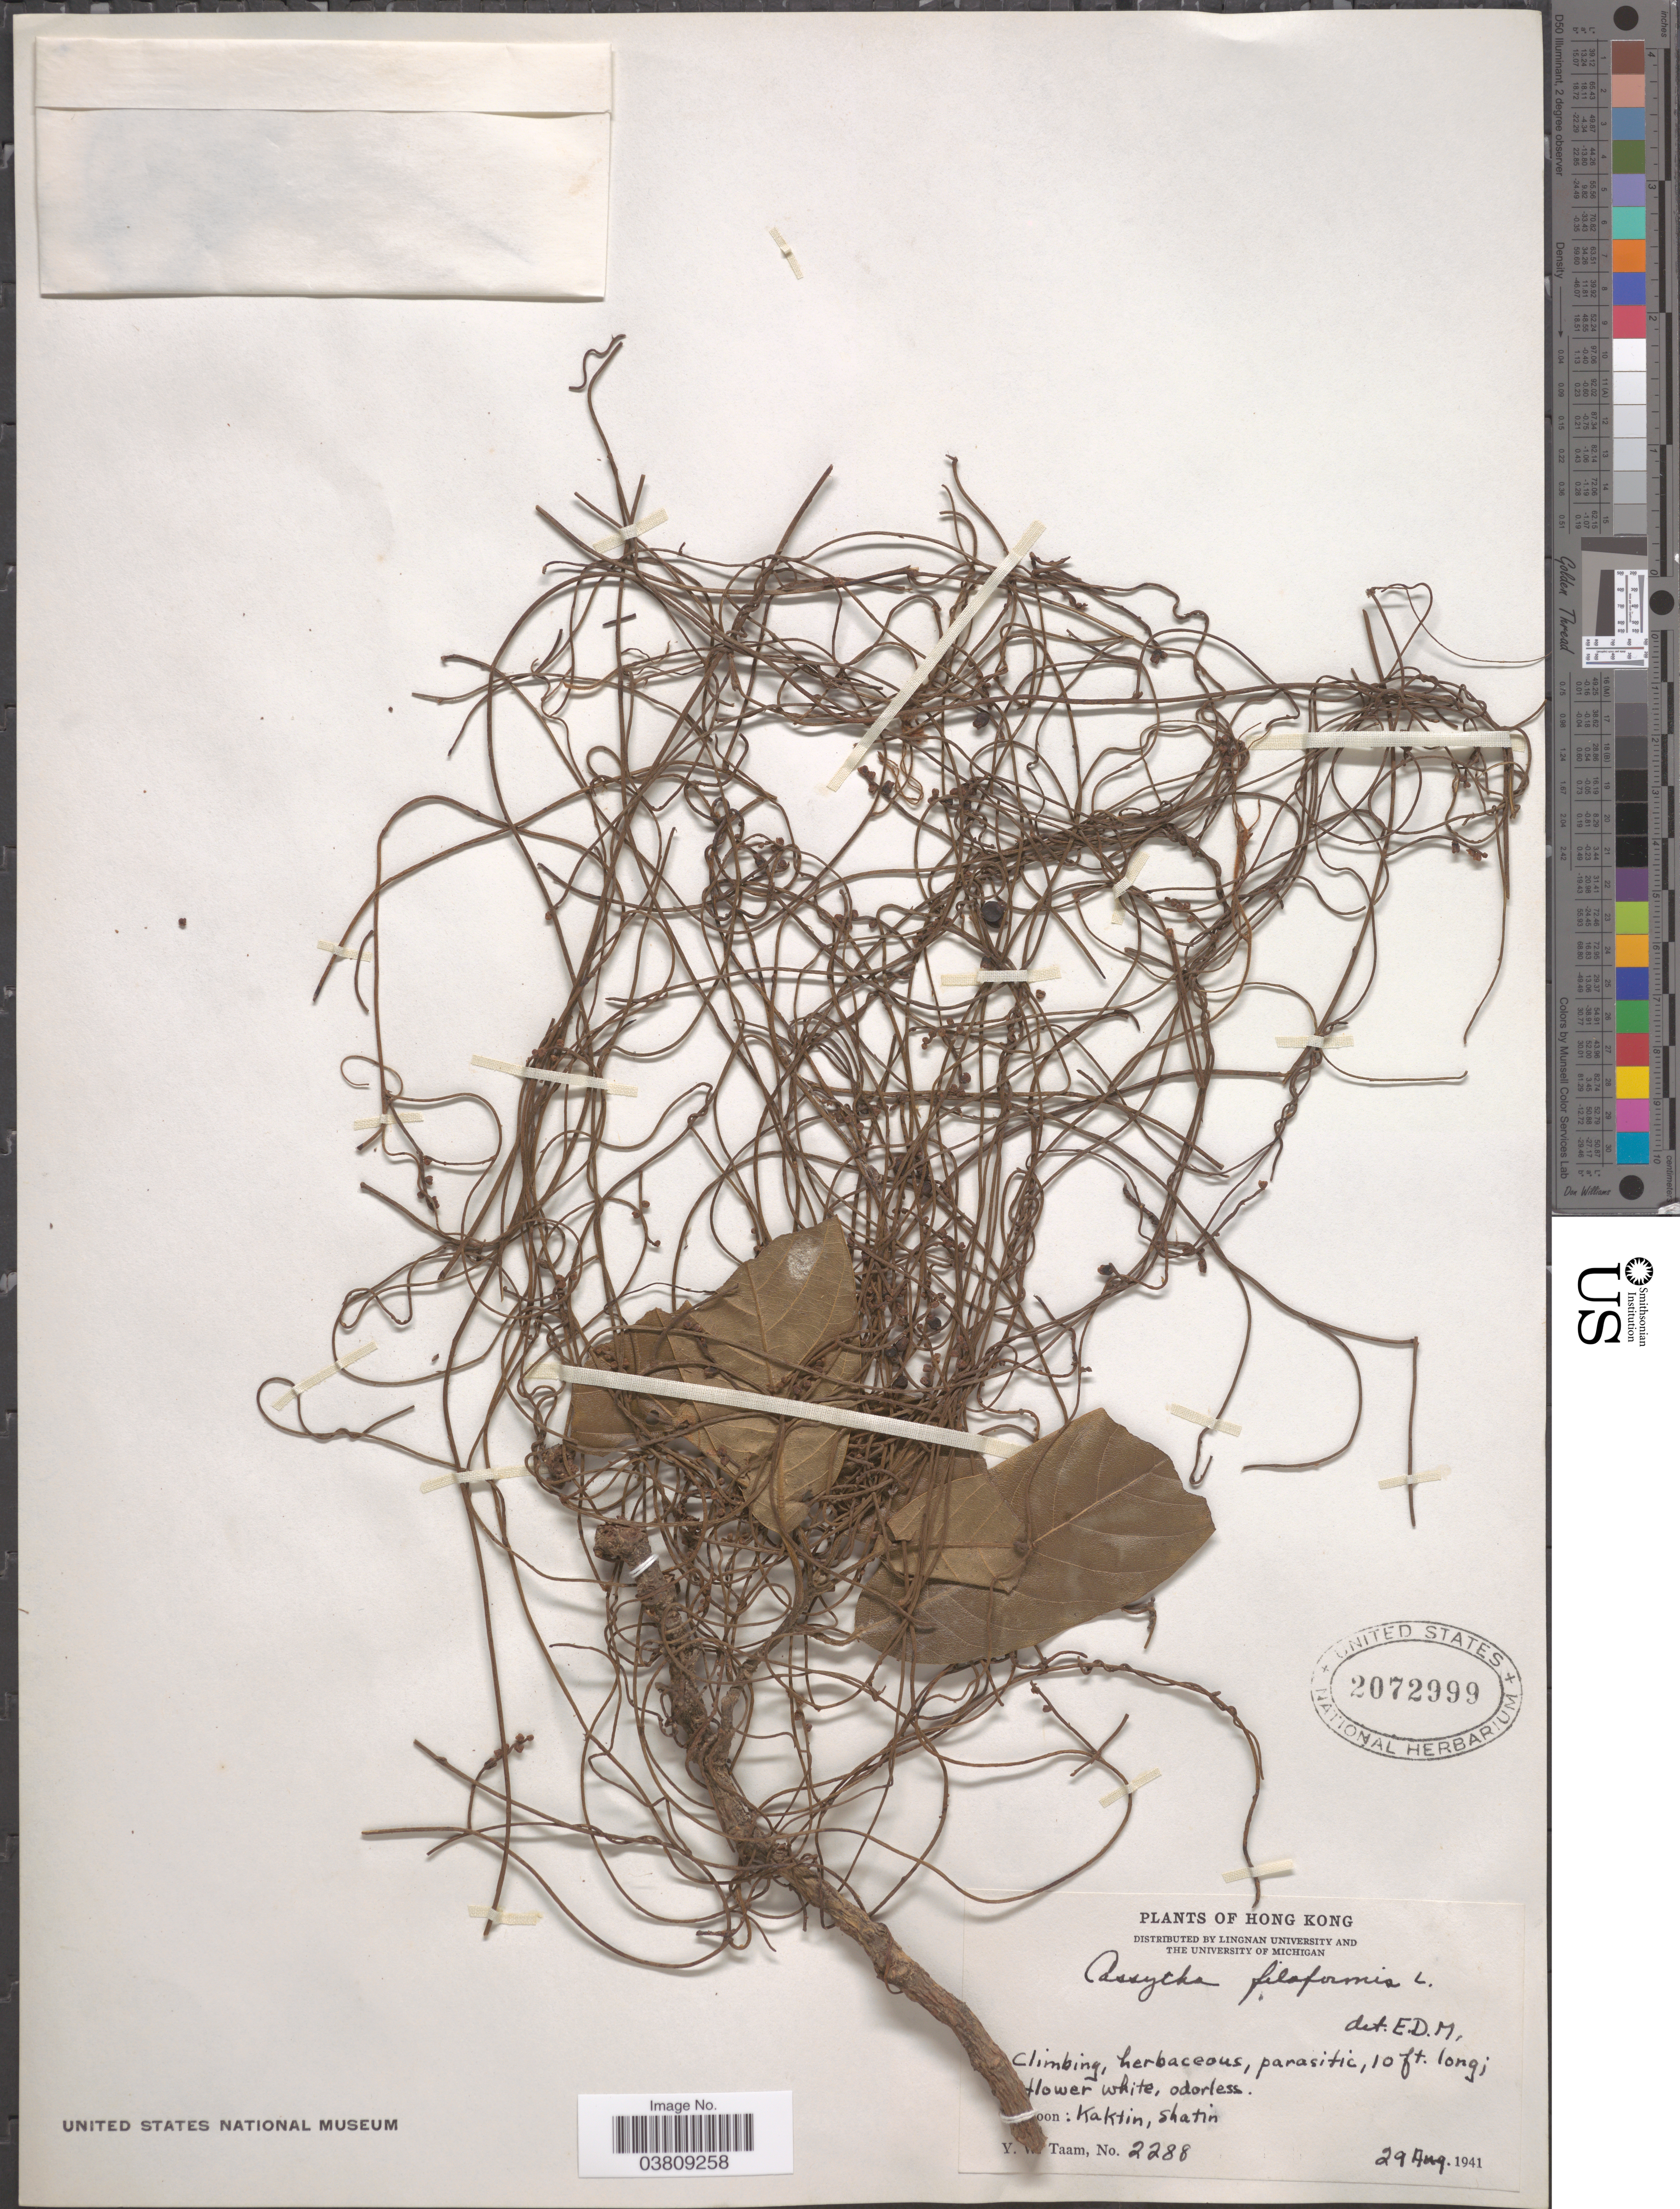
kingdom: Plantae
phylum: Tracheophyta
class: Magnoliopsida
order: Laurales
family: Lauraceae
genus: Cassytha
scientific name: Cassytha filiformis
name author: L.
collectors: Y. W. Taam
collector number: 2288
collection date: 1941-08-29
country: China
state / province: Hong Kong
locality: [illegible text]oon: Kaktin, Shatin.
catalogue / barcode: US 2072999